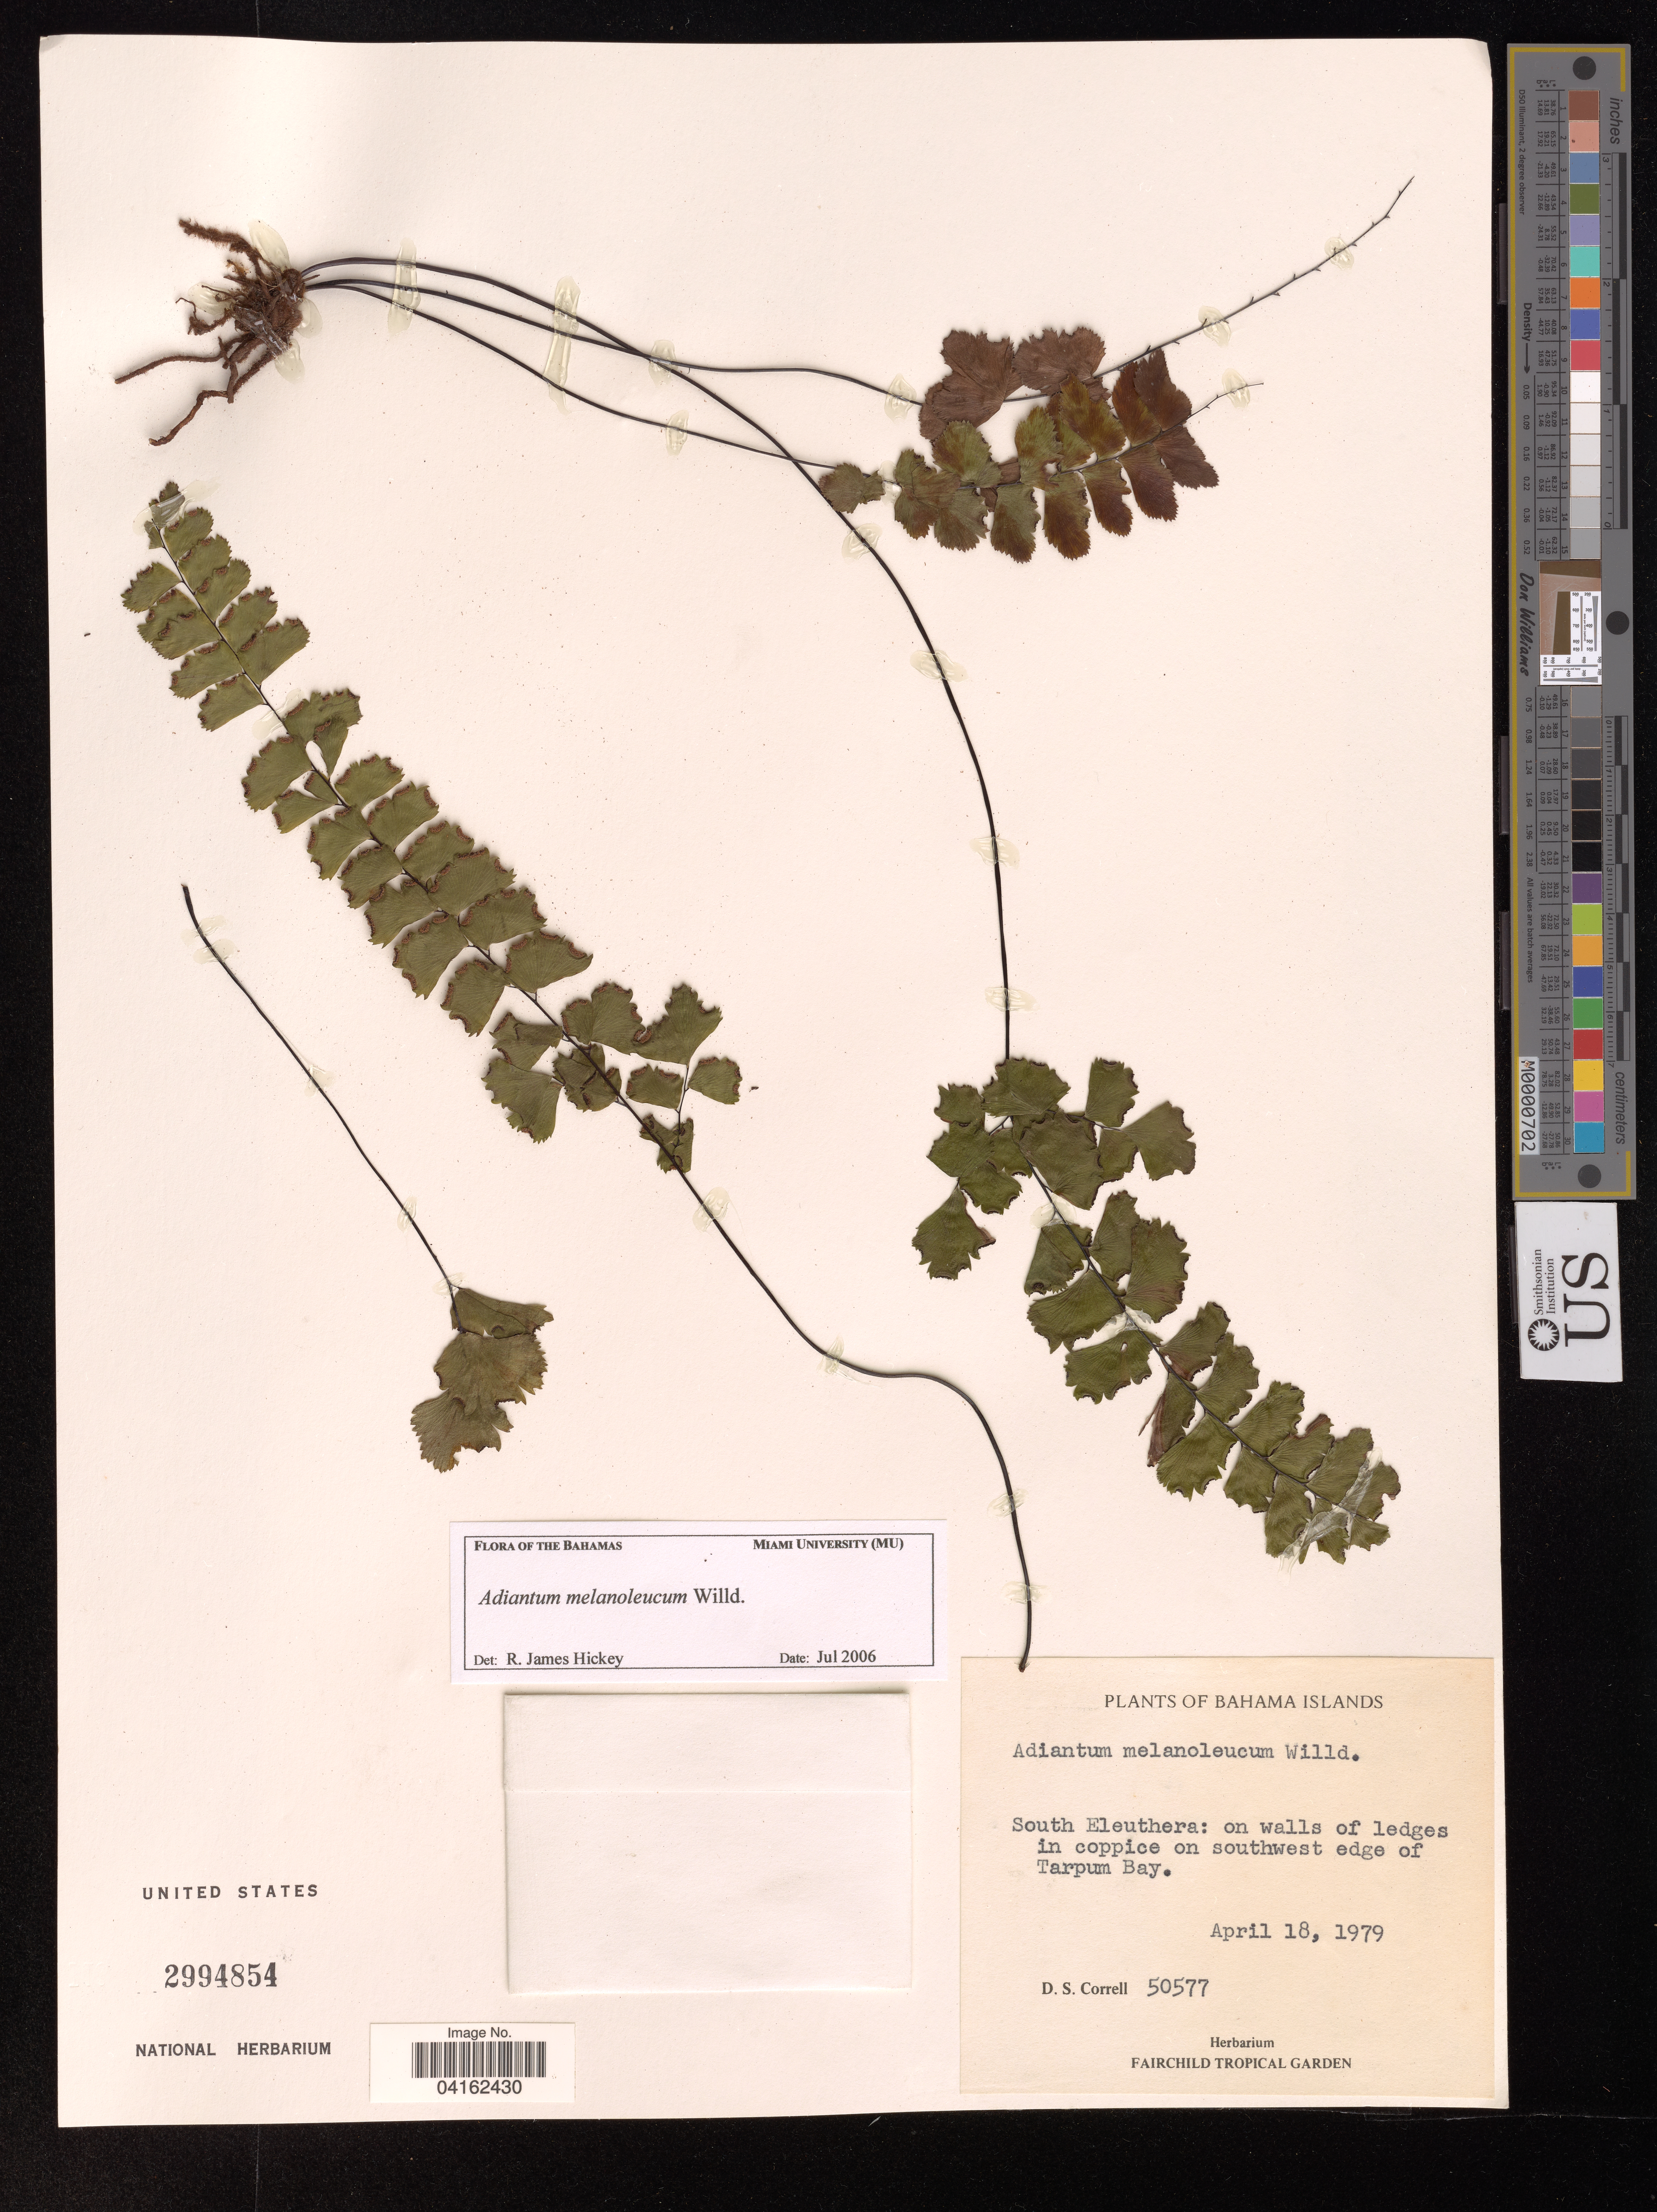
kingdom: Plantae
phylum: Tracheophyta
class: Polypodiopsida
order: Polypodiales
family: Pteridaceae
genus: Adiantum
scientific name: Adiantum melanoleucum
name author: Willd.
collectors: D. S. Correll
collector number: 50577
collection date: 1979-04-18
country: Bahamas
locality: Bahama Islands. South Eleuthera: on walls of ledges in coppice on southwest edge of Tarpum Bay.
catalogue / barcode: US 2994854